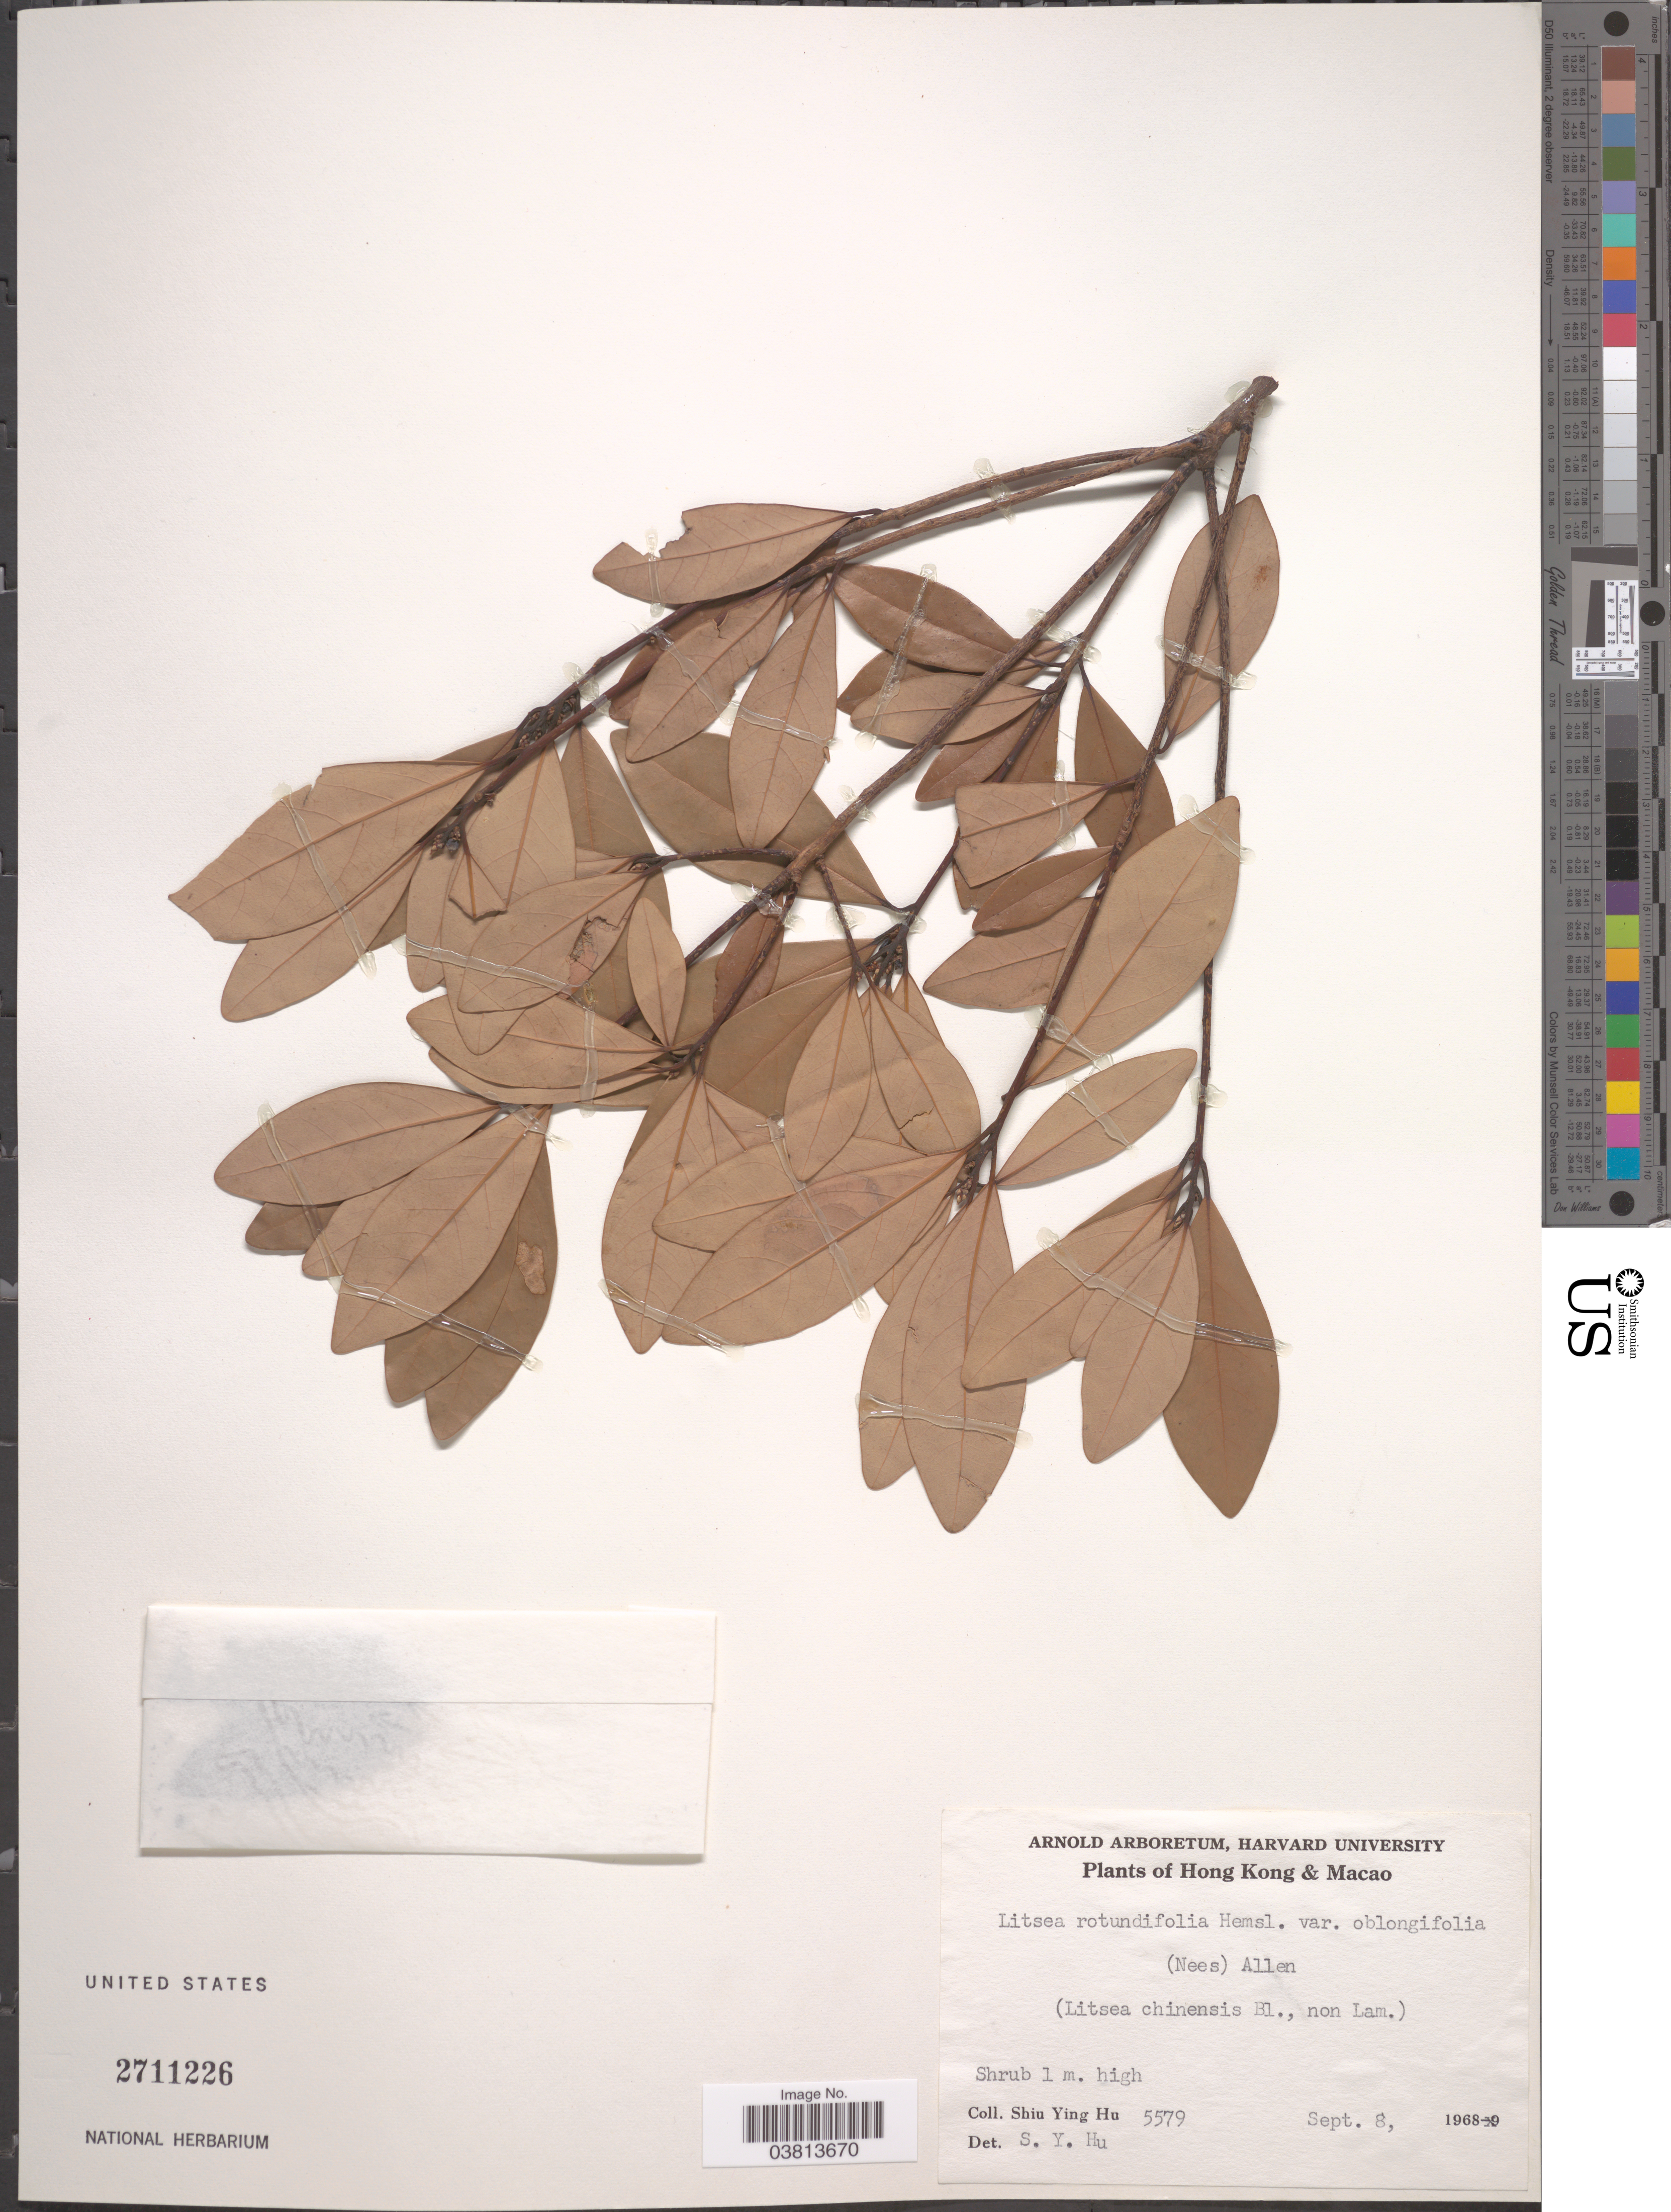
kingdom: Plantae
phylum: Tracheophyta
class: Magnoliopsida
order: Laurales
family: Lauraceae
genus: Litsea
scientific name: Litsea rotundifolia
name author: Hemsl.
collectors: S. Y. Hu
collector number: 5579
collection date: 1968-09-08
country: China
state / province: Hong Kong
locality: Macao [unsure placement]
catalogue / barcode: US 2711226